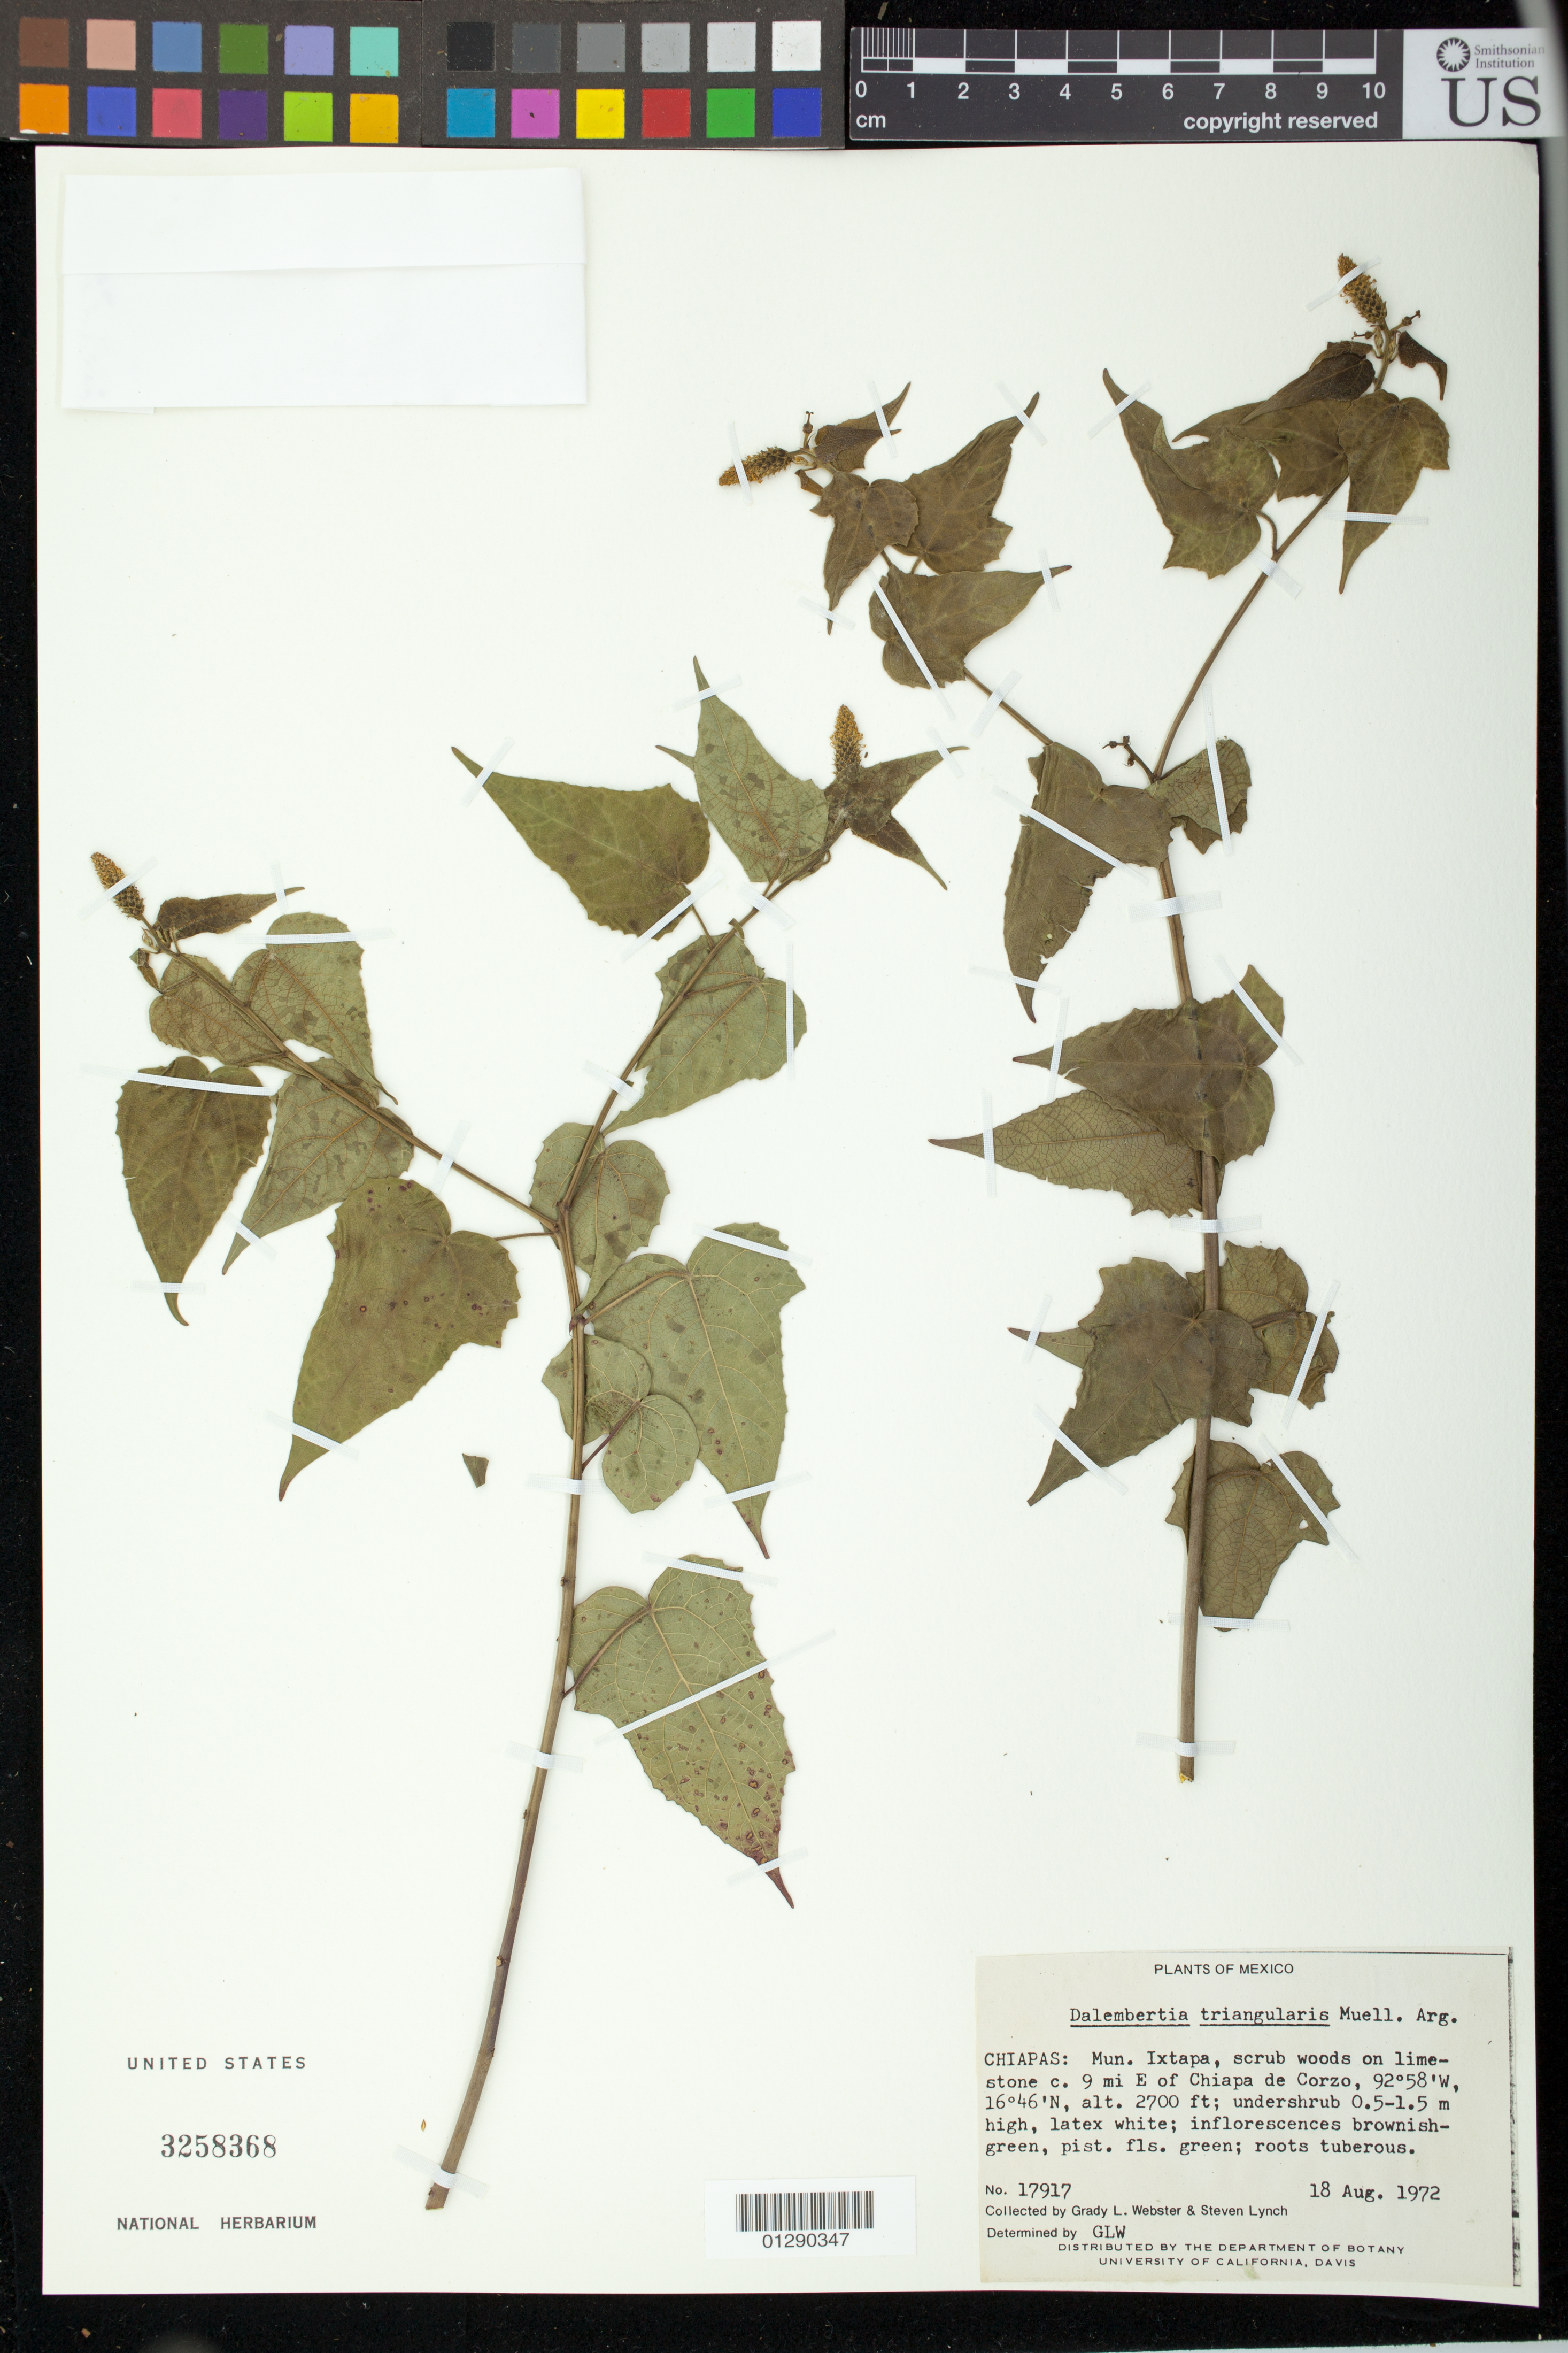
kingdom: Plantae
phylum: Tracheophyta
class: Magnoliopsida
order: Malpighiales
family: Euphorbiaceae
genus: Dalembertia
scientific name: Dalembertia triangularis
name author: Müll. Arg.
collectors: G. L. Webster & S. Lynch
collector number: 17917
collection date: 1972-08-18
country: Mexico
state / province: Chiapas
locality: Ixtapa, 9 mi E of Chiapa de Corozo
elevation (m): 823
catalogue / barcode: US 3258368